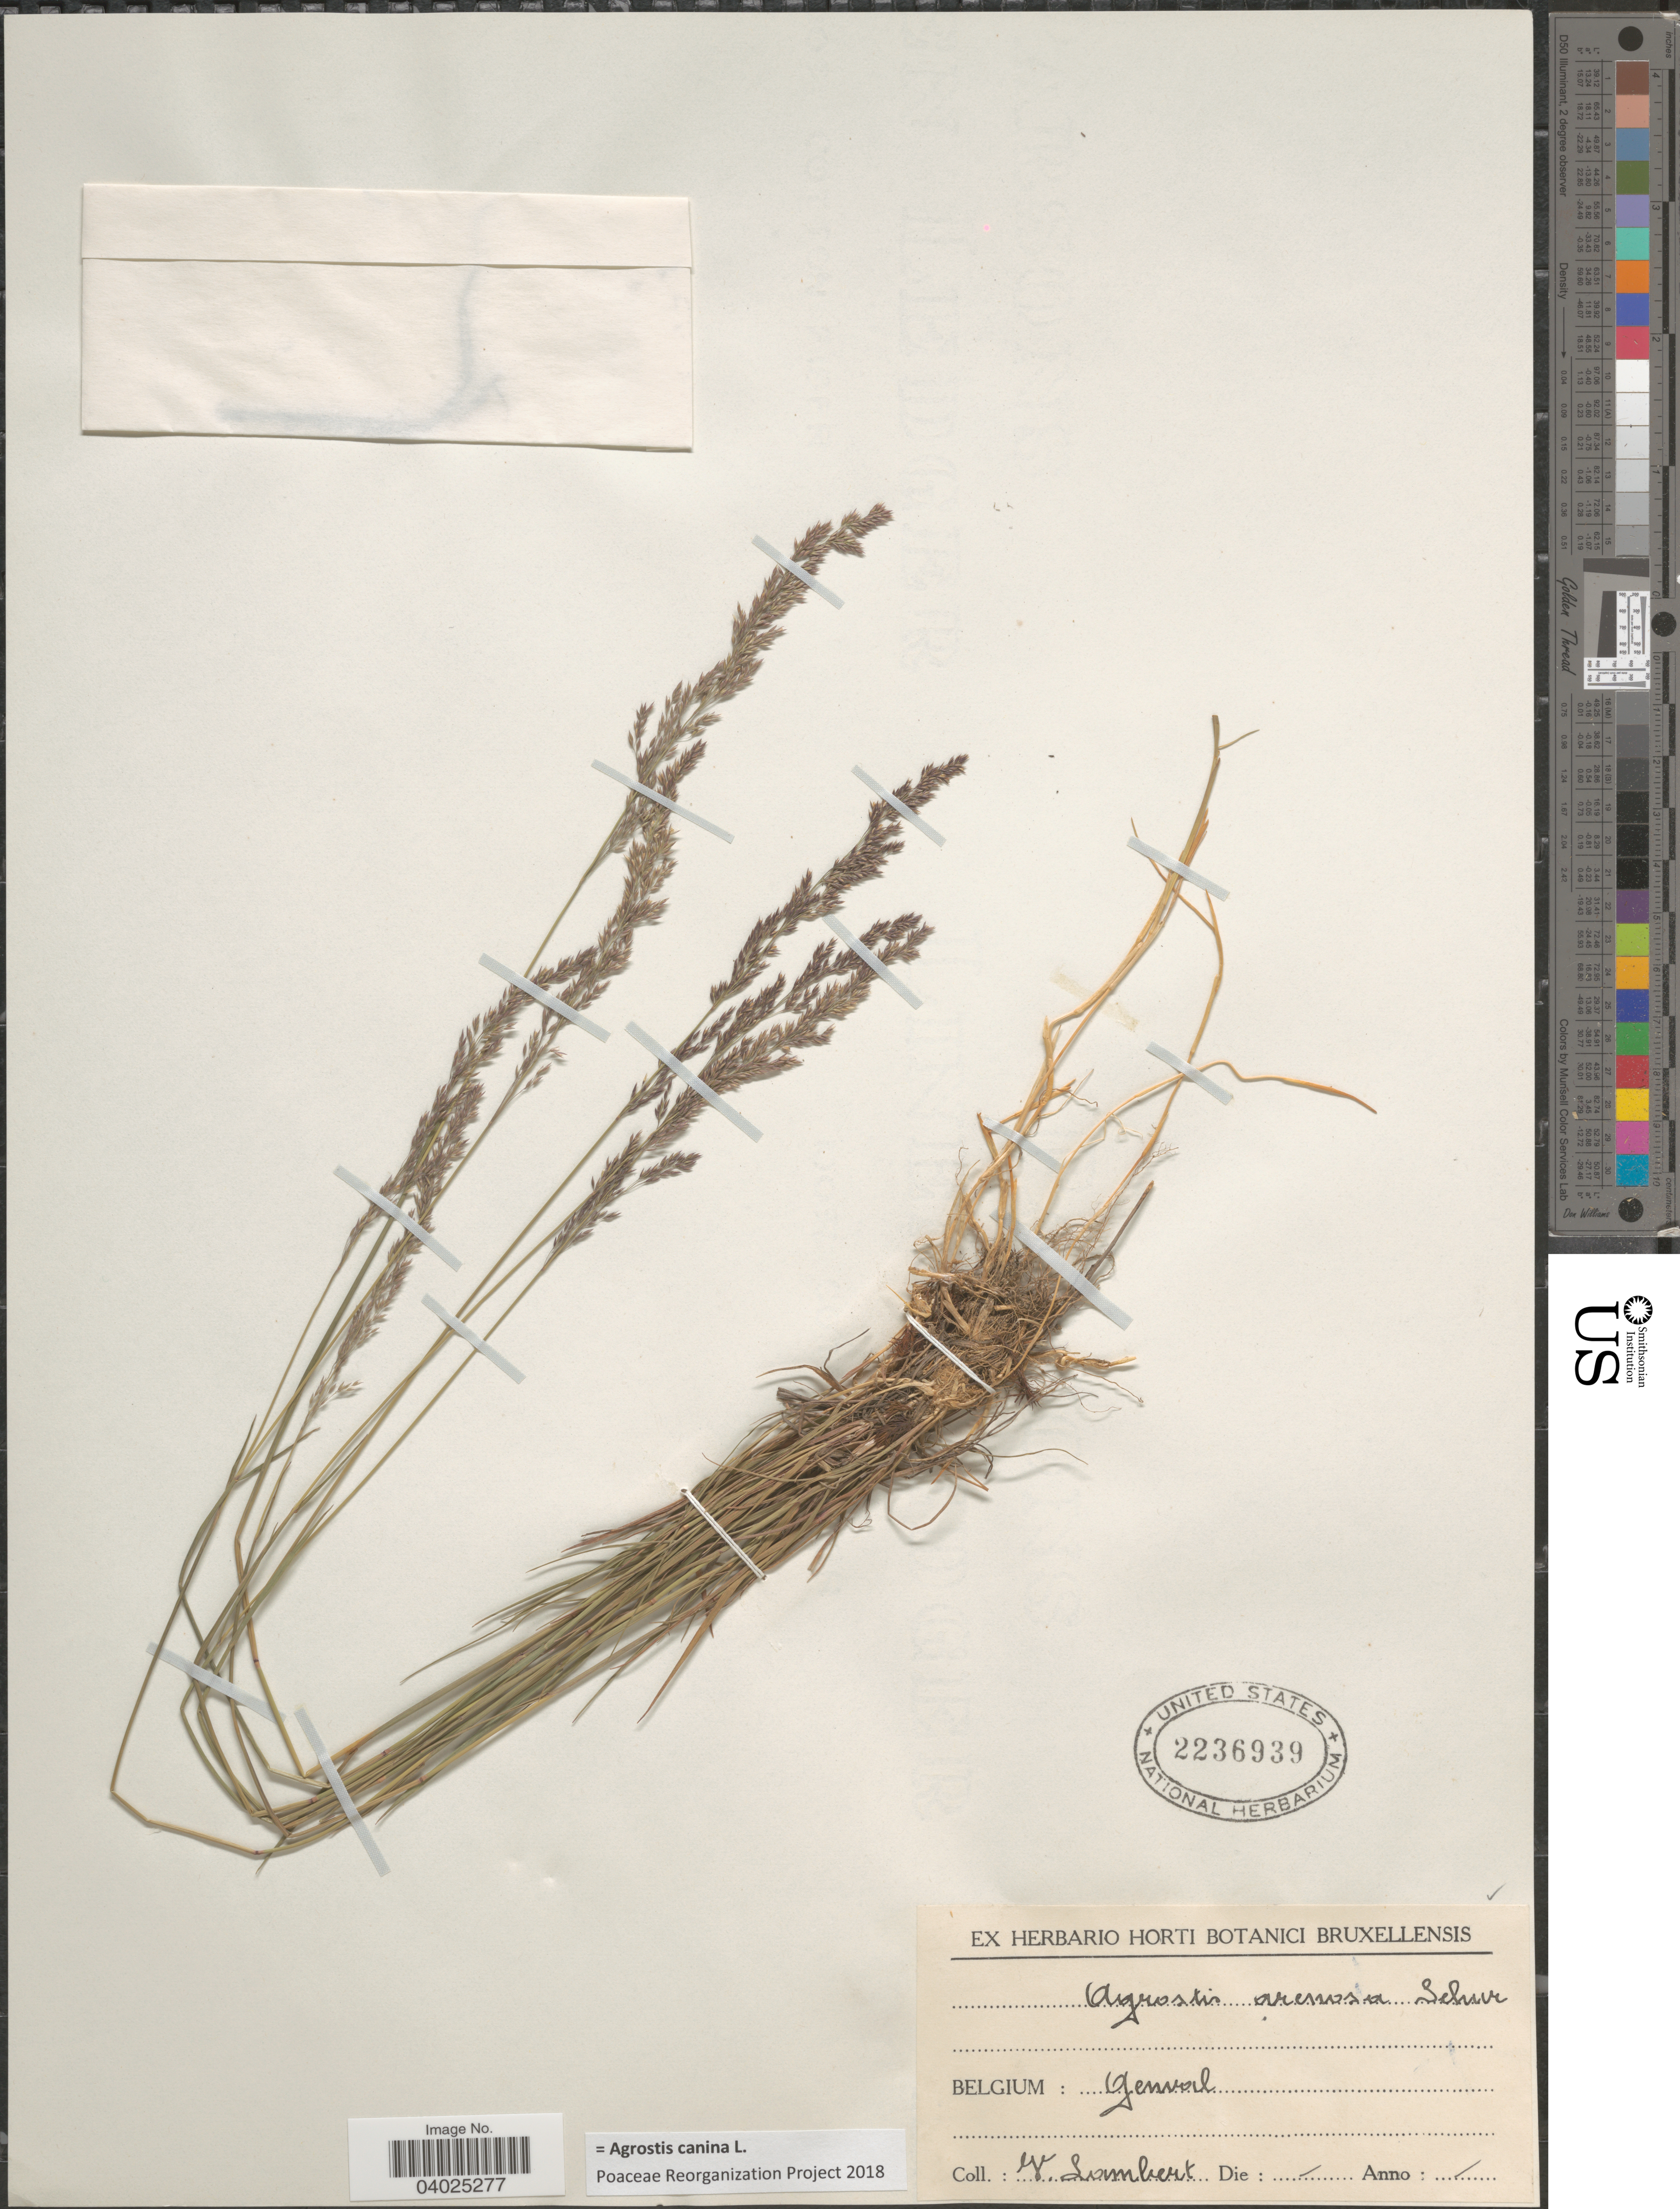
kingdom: Plantae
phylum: Tracheophyta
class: Liliopsida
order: Poales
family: Poaceae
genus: Agrostis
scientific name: Agrostis canina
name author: L.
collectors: G. Gilbert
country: Belgium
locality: Genval.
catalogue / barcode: US 2236939